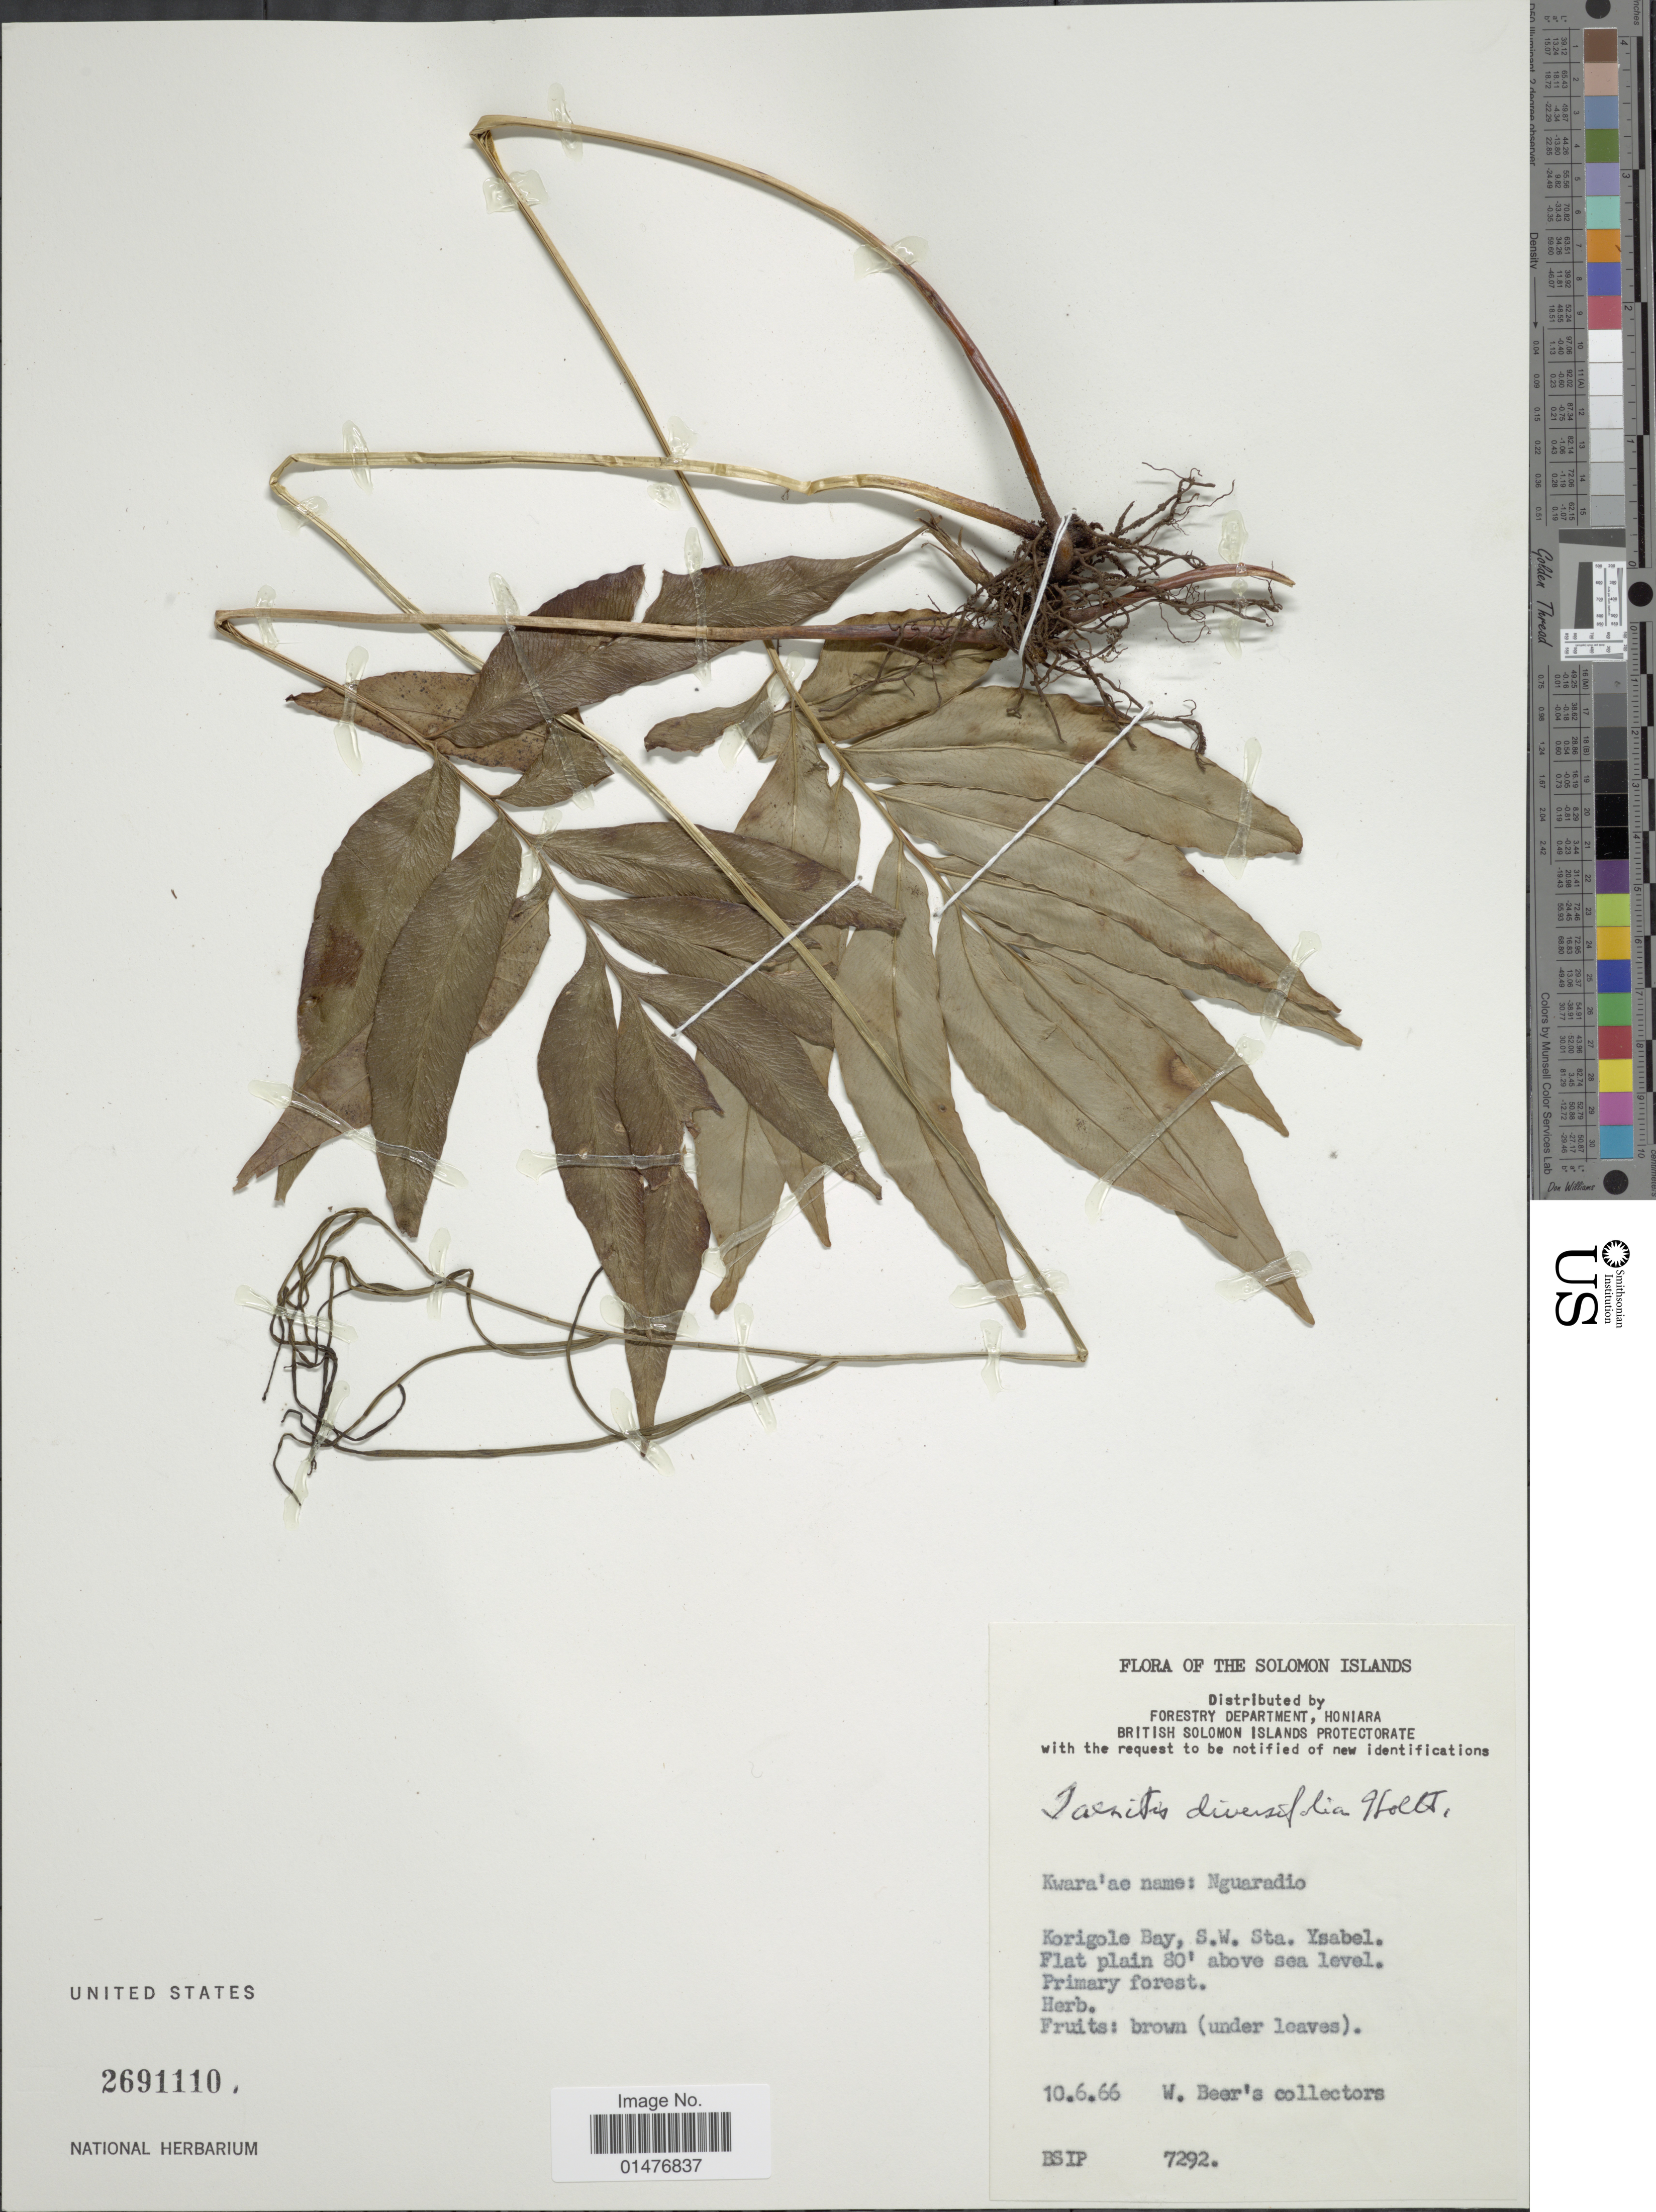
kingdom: Plantae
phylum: Tracheophyta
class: Polypodiopsida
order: Polypodiales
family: Pteridaceae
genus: Taenitis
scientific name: Taenitis diversifolia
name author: Holttum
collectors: W. Beer's Collectors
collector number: BSIP7292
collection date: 1966-06-10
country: Solomon Islands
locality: Solomon Islands, Korigole Bay, S.W. Sta. Ysabel.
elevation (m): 24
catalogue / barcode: US 2691110